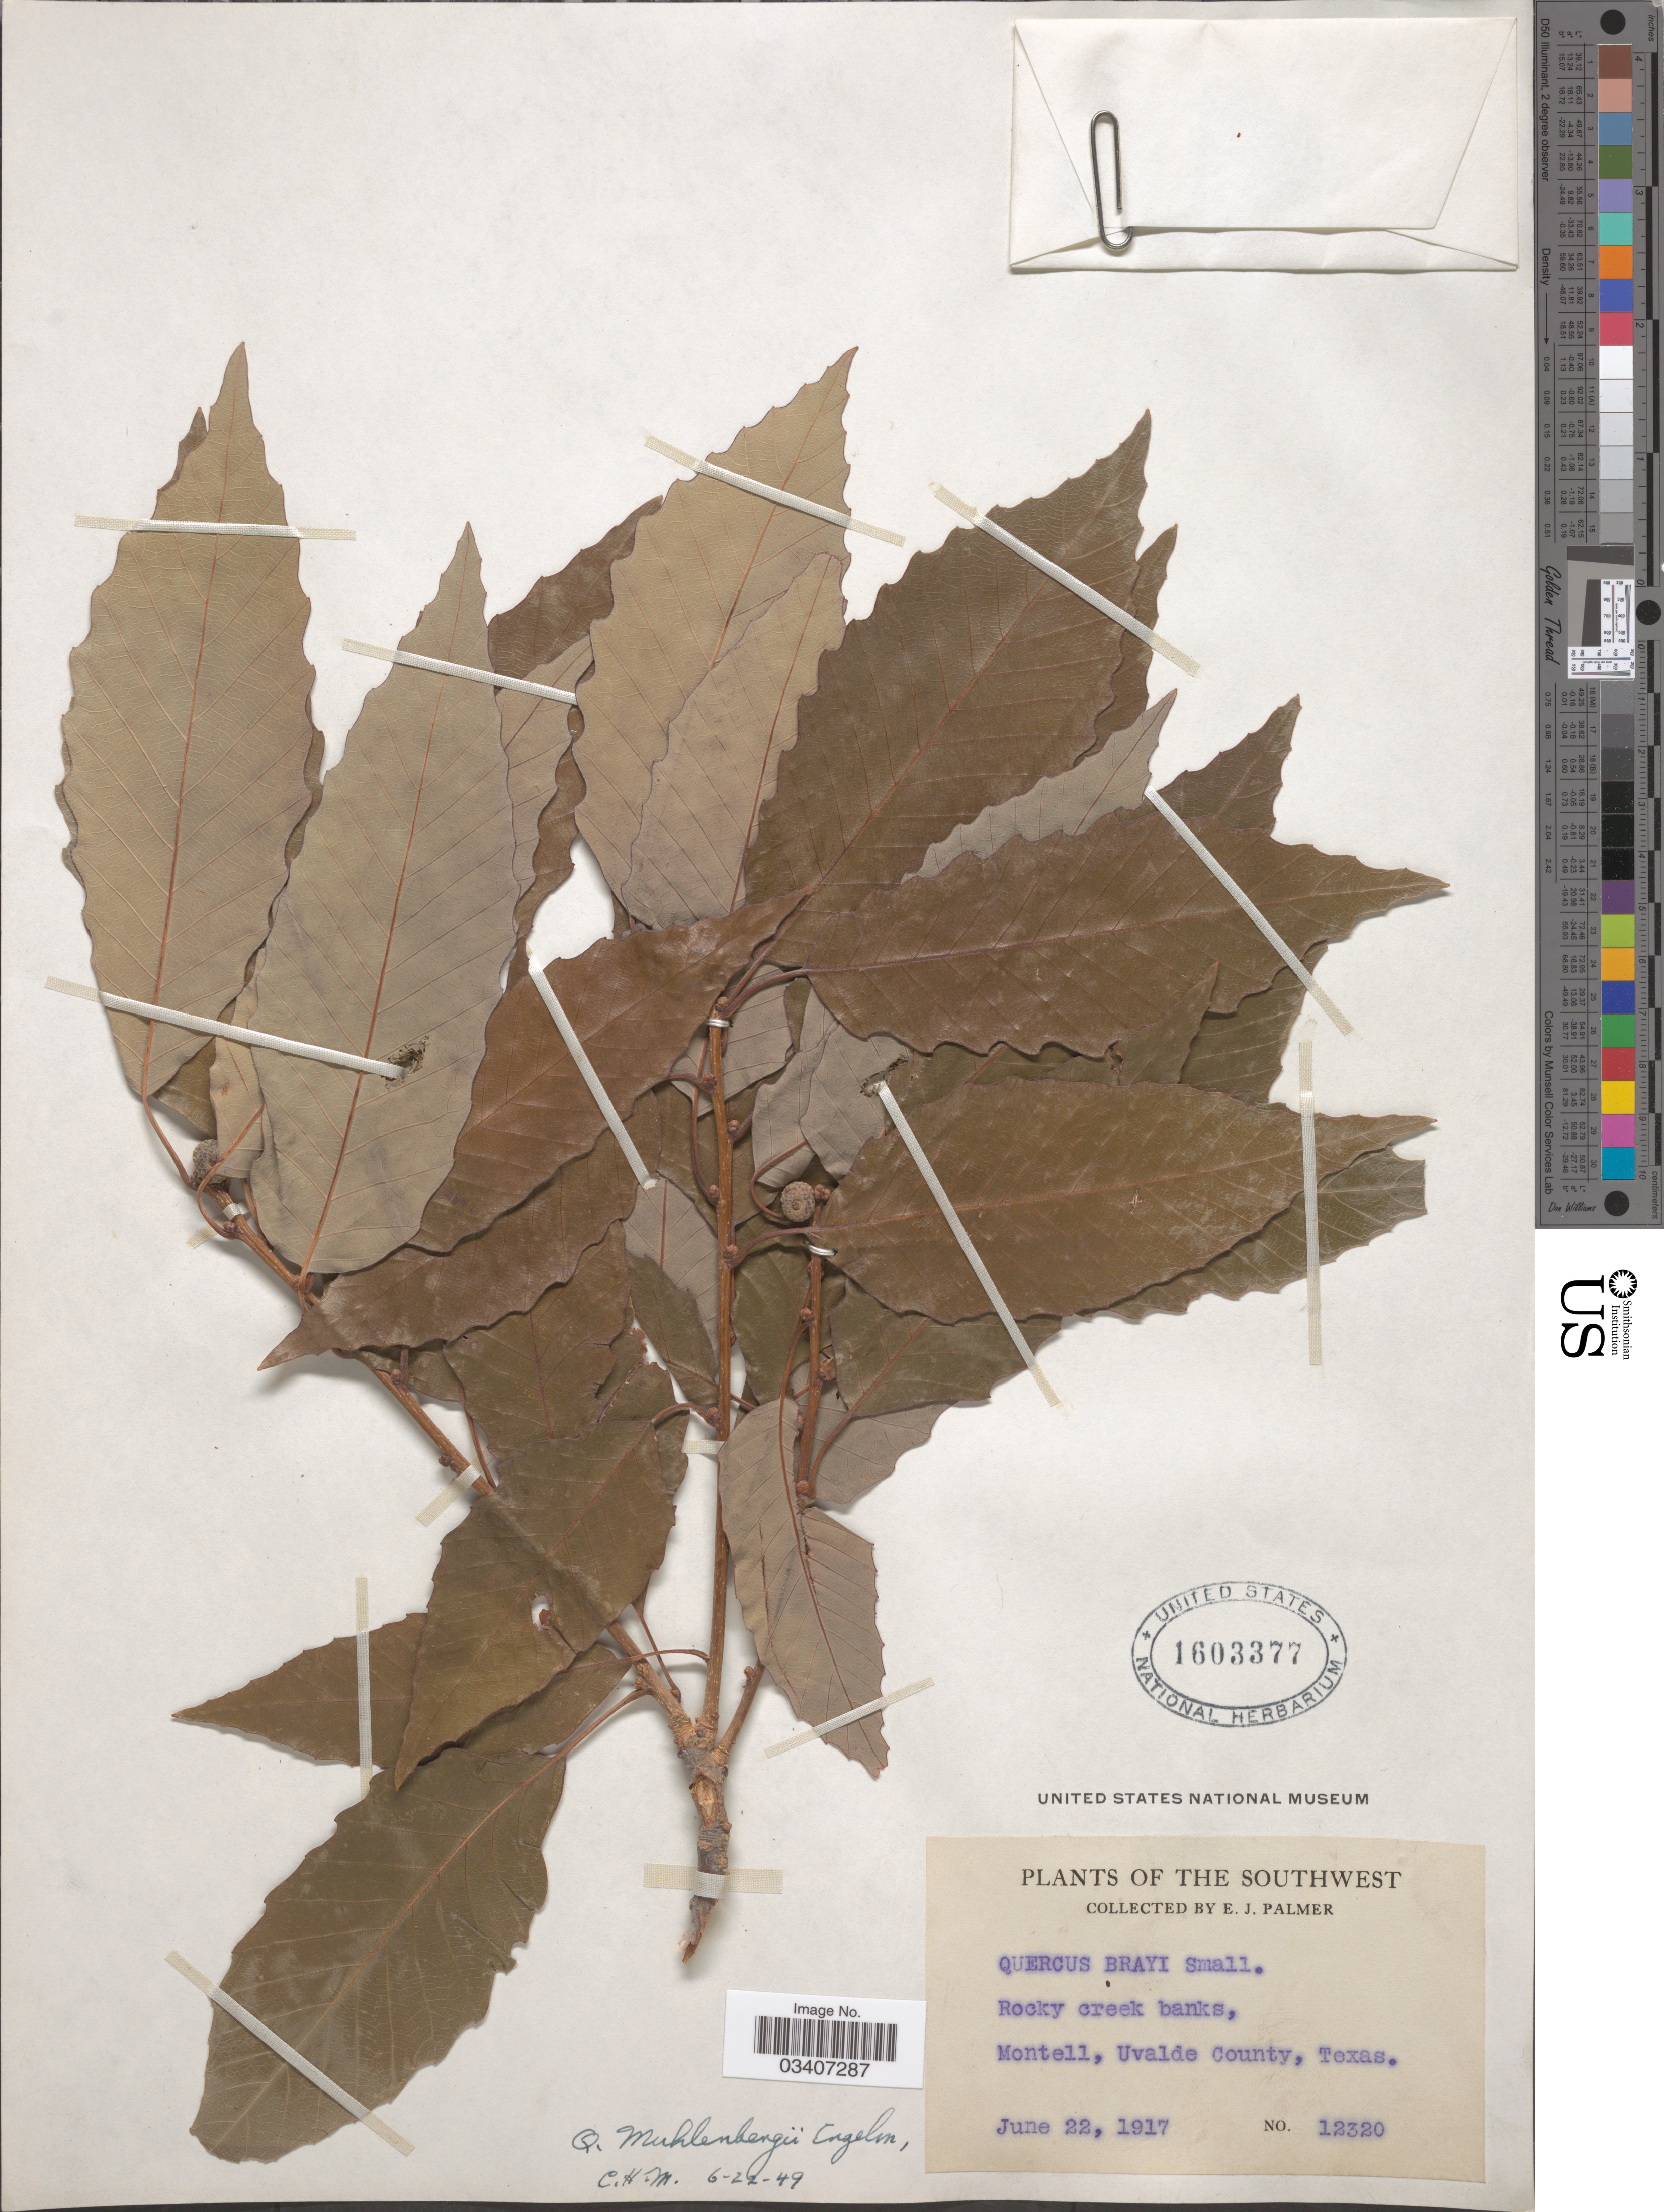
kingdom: Plantae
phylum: Tracheophyta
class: Magnoliopsida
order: Fagales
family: Fagaceae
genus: Quercus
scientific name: Quercus muehlenbergii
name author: Engelm.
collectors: E. J. Palmer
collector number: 12320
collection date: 1917-06-22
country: United States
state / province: Texas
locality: The Southwest. Rocky creek banks, Montell, Uvalde County.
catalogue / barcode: US 1603377